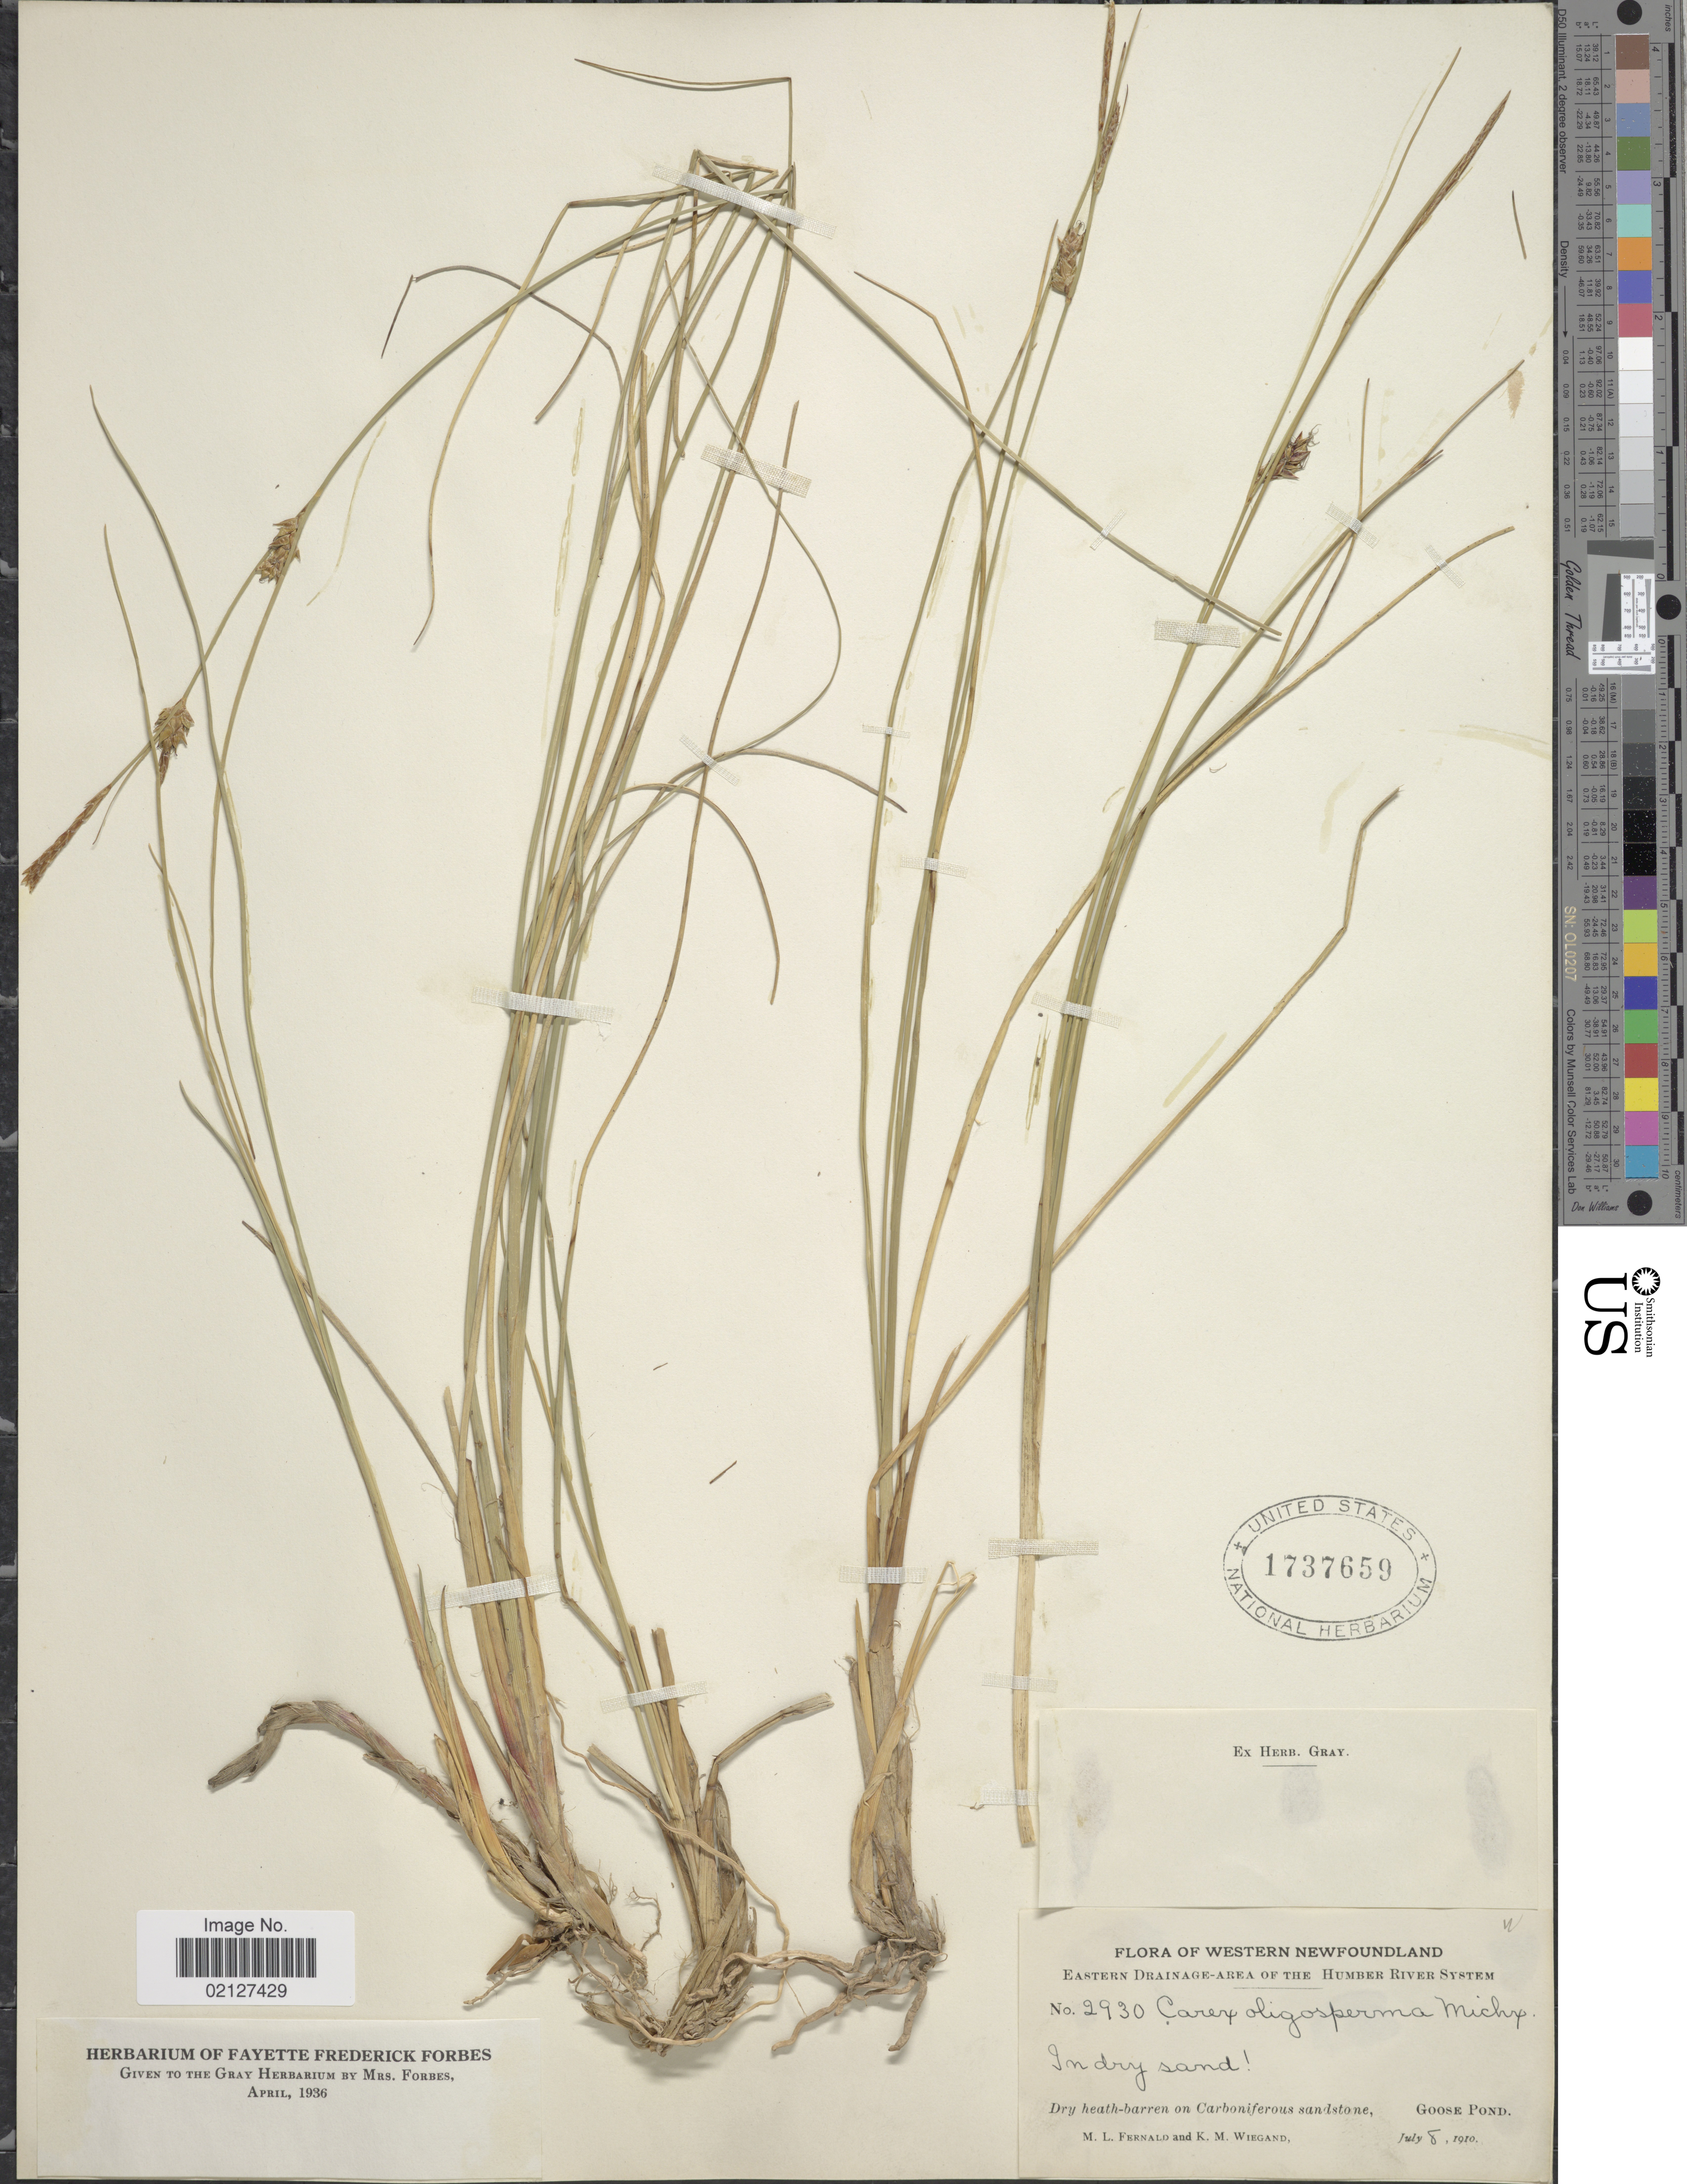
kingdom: Plantae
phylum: Tracheophyta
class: Liliopsida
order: Poales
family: Cyperaceae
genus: Carex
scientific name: Carex oligosperma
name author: Michx.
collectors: M. L. Fernald & K. M. Wiegand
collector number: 2930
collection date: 1910-07-08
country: Canada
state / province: Newfoundland and Labrador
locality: Western Newfoundland, Eastern Drainage-area of the Humber River System, in dry sand, dry helath-barrem on Carboniferous sandstoen, Goose Pond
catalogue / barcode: US 1737659